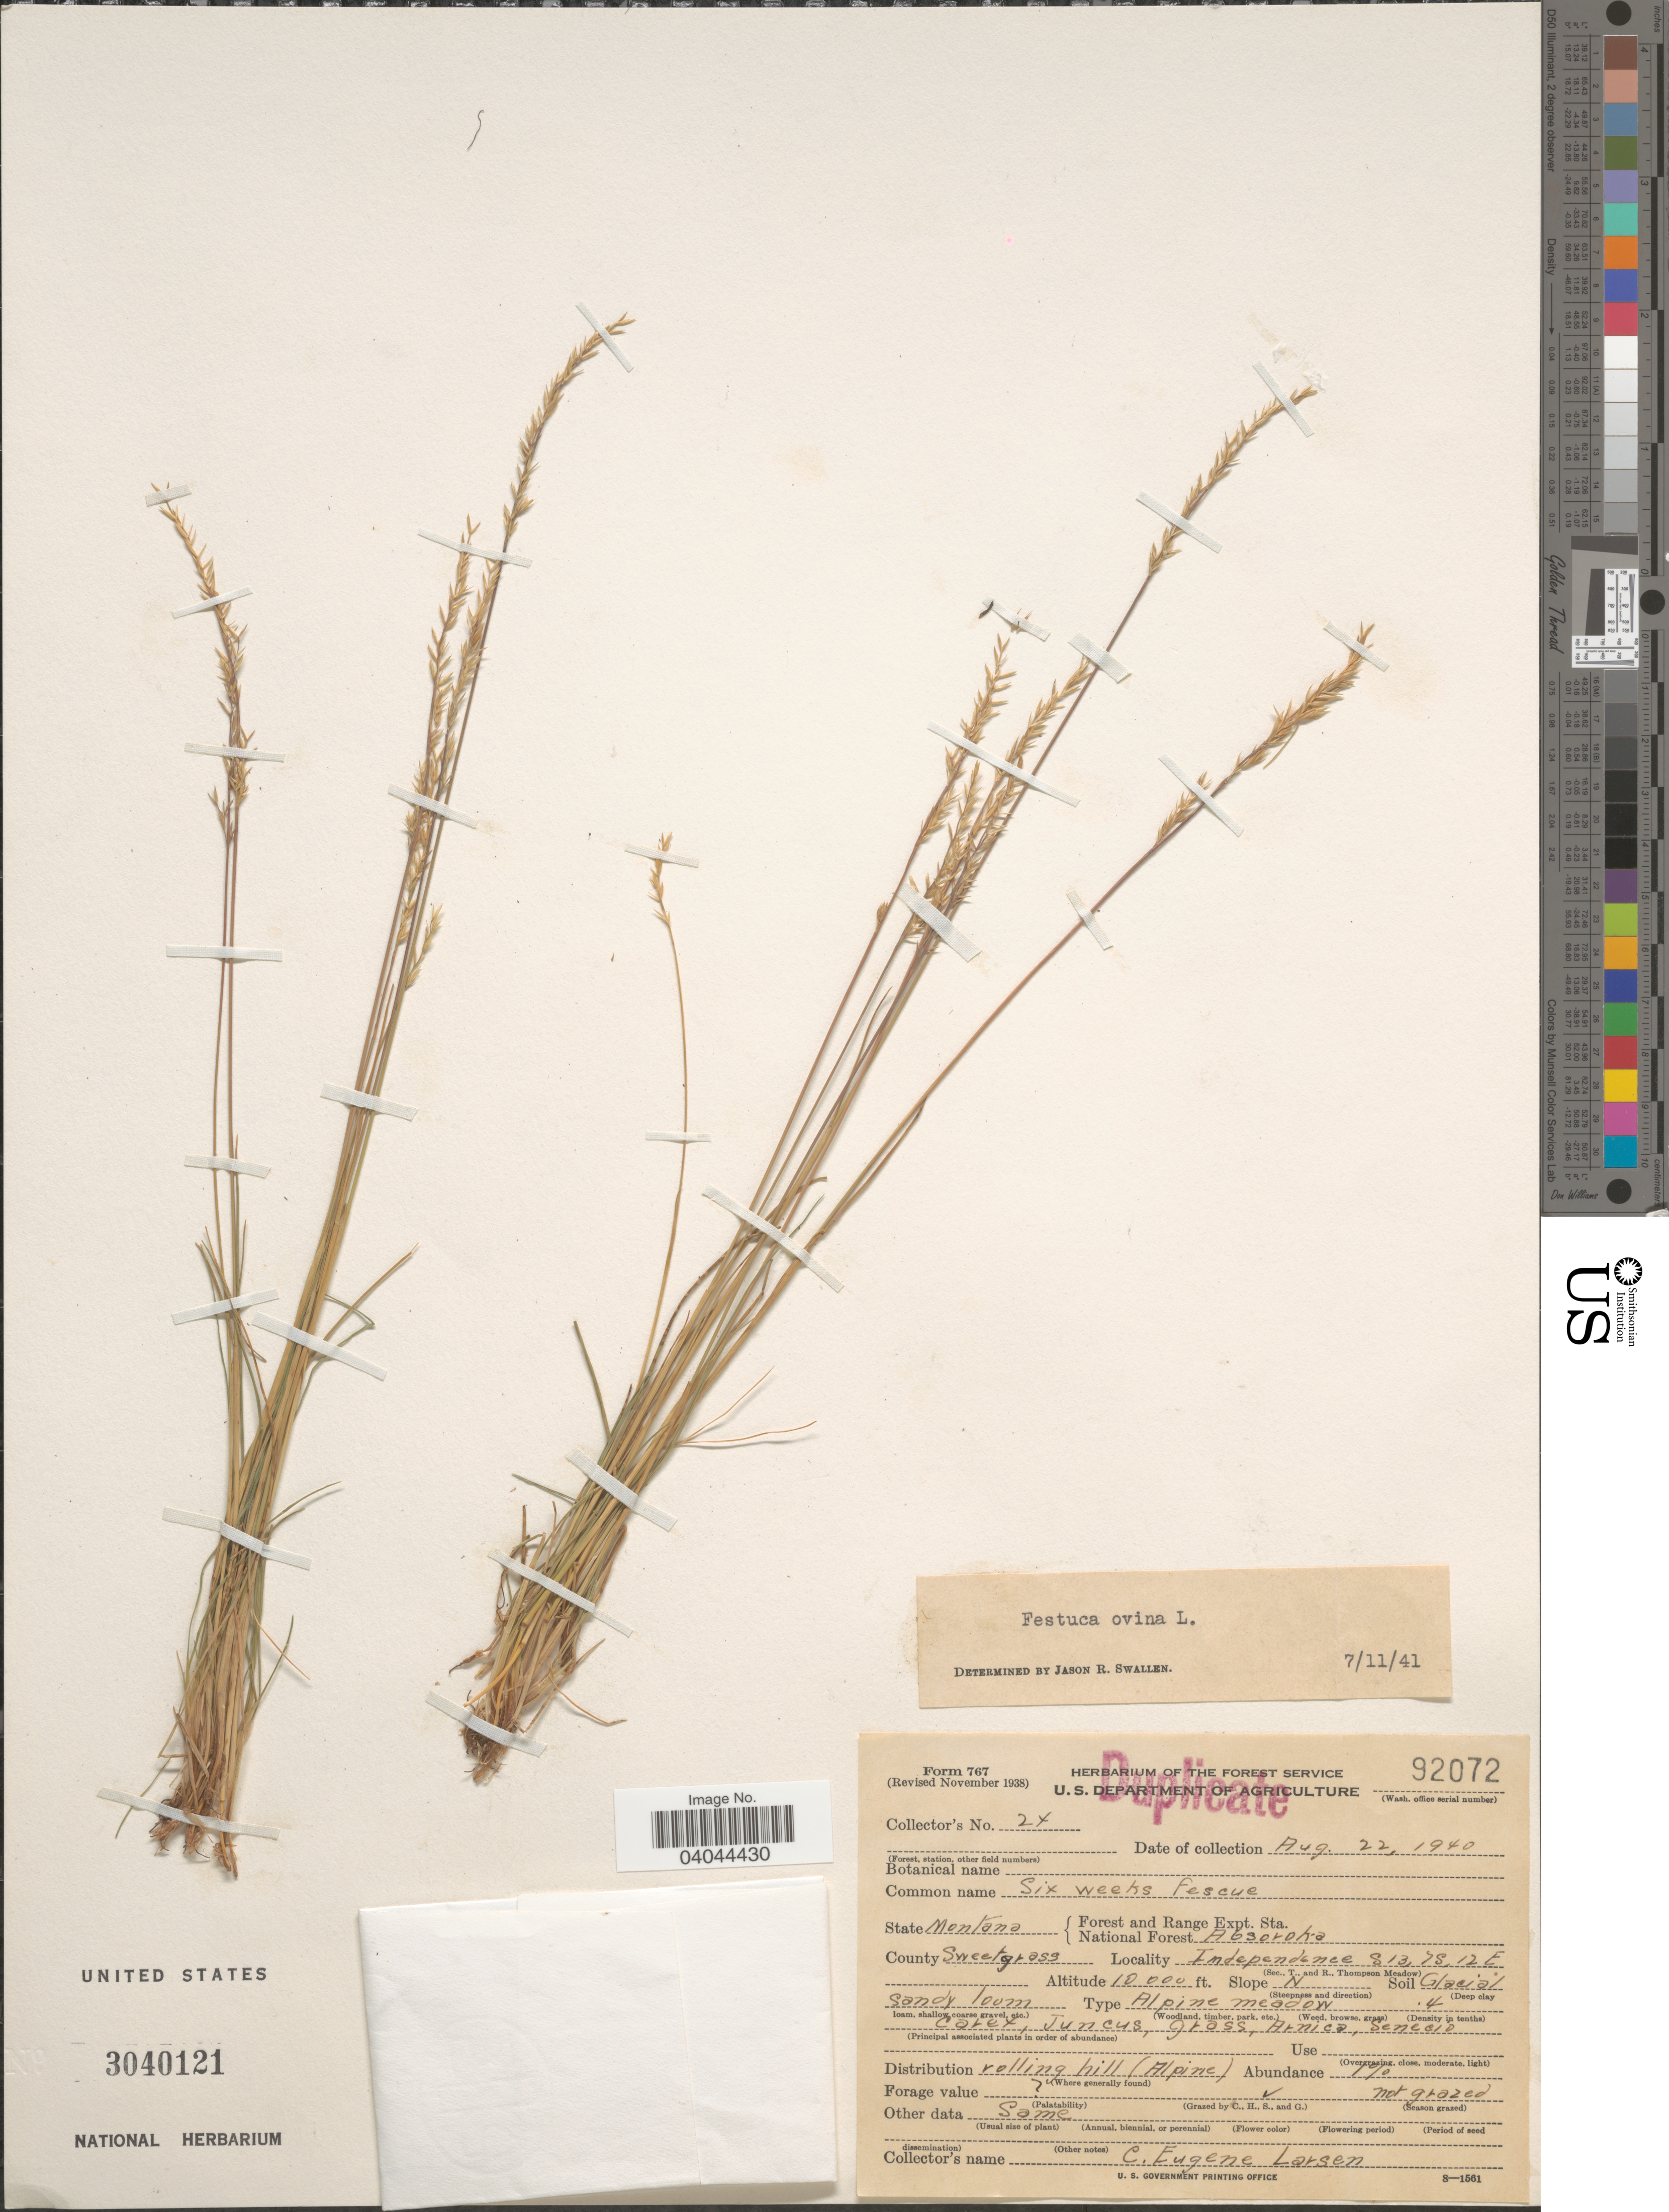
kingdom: Plantae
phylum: Tracheophyta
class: Liliopsida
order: Poales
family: Poaceae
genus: Festuca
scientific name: Festuca ovina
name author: L.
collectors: C. Larsen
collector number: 92072/2x?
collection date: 1940-08-22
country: United States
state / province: Montana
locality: Forest and Range Expt. Sta. National Forest Agsaroka. County Sweetgrass. Independence S13, 7S, 12E.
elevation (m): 3048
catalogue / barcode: US 3040121